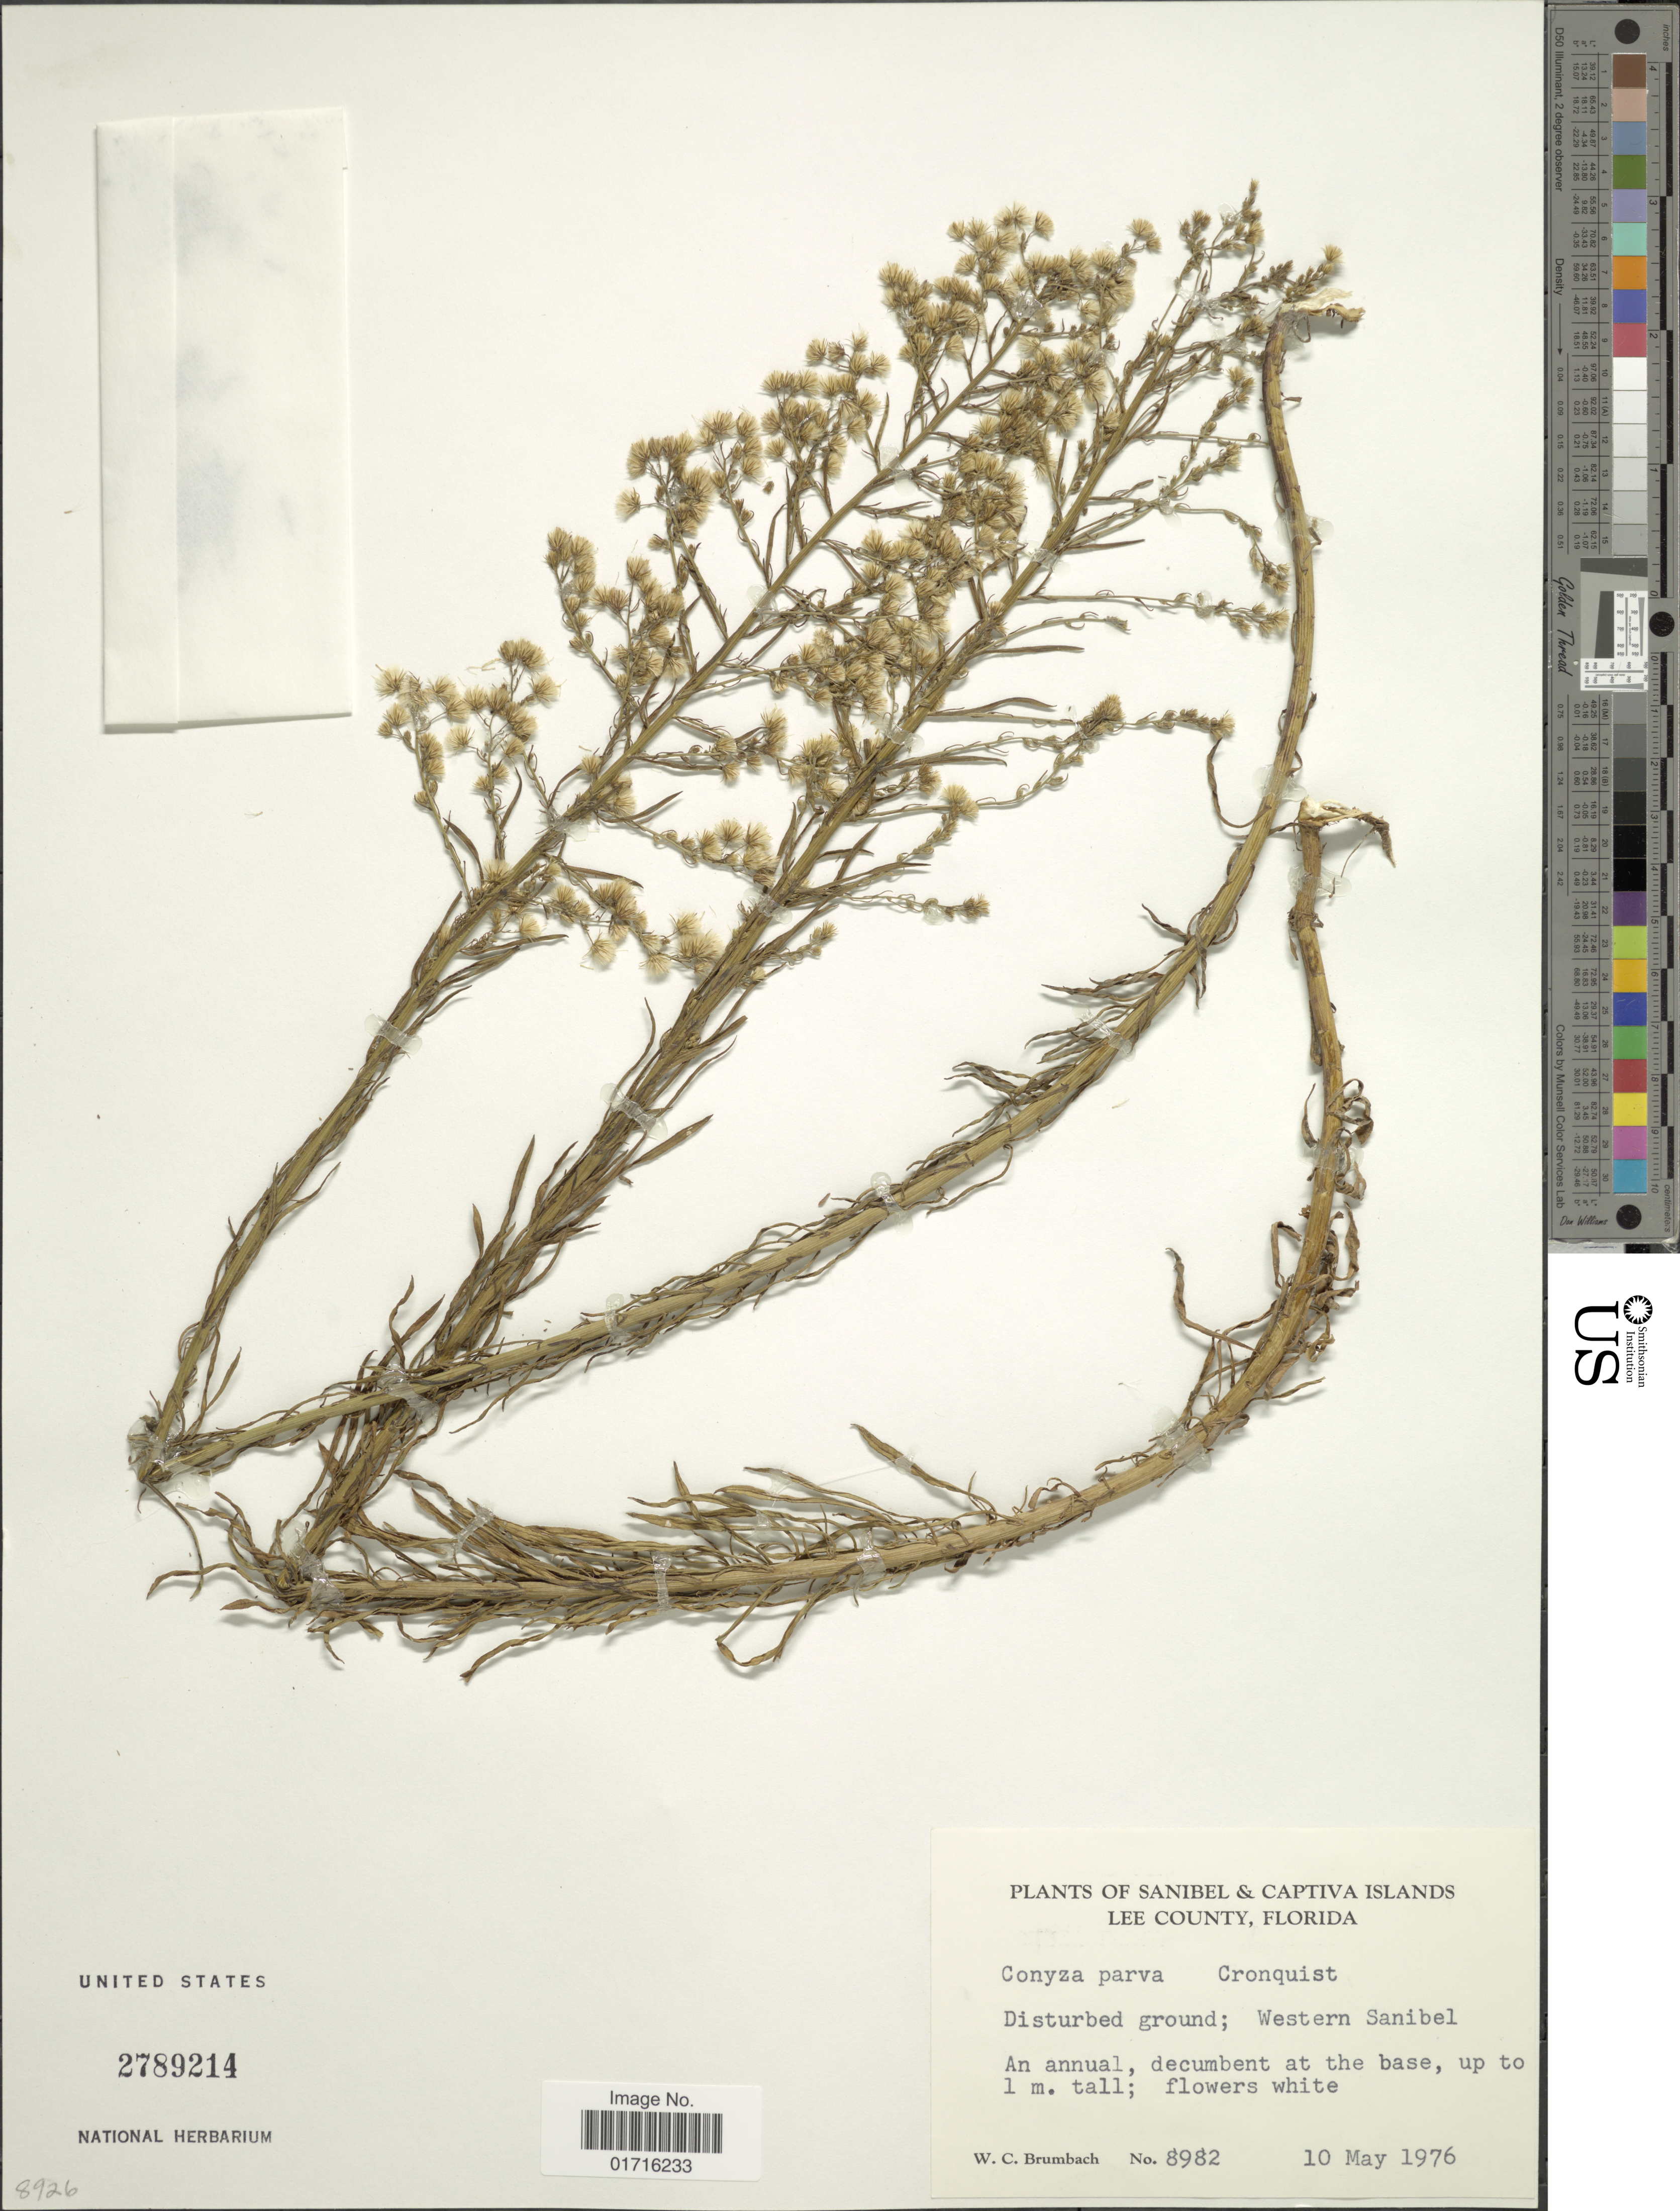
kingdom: Plantae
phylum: Tracheophyta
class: Magnoliopsida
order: Asterales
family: Asteraceae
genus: Conyza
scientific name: Conyza canadensis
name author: (L.) Cronq.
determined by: Strong, Mark T., (BOT), Smithsonian Institution - National Museum of Natural History (UNITED STATES)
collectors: W. C. Brumbach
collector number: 8982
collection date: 1976-05-10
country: United States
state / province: Florida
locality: Sanibel & Captiva Islands, Lee County, Western Sanibel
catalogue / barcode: US 2789214